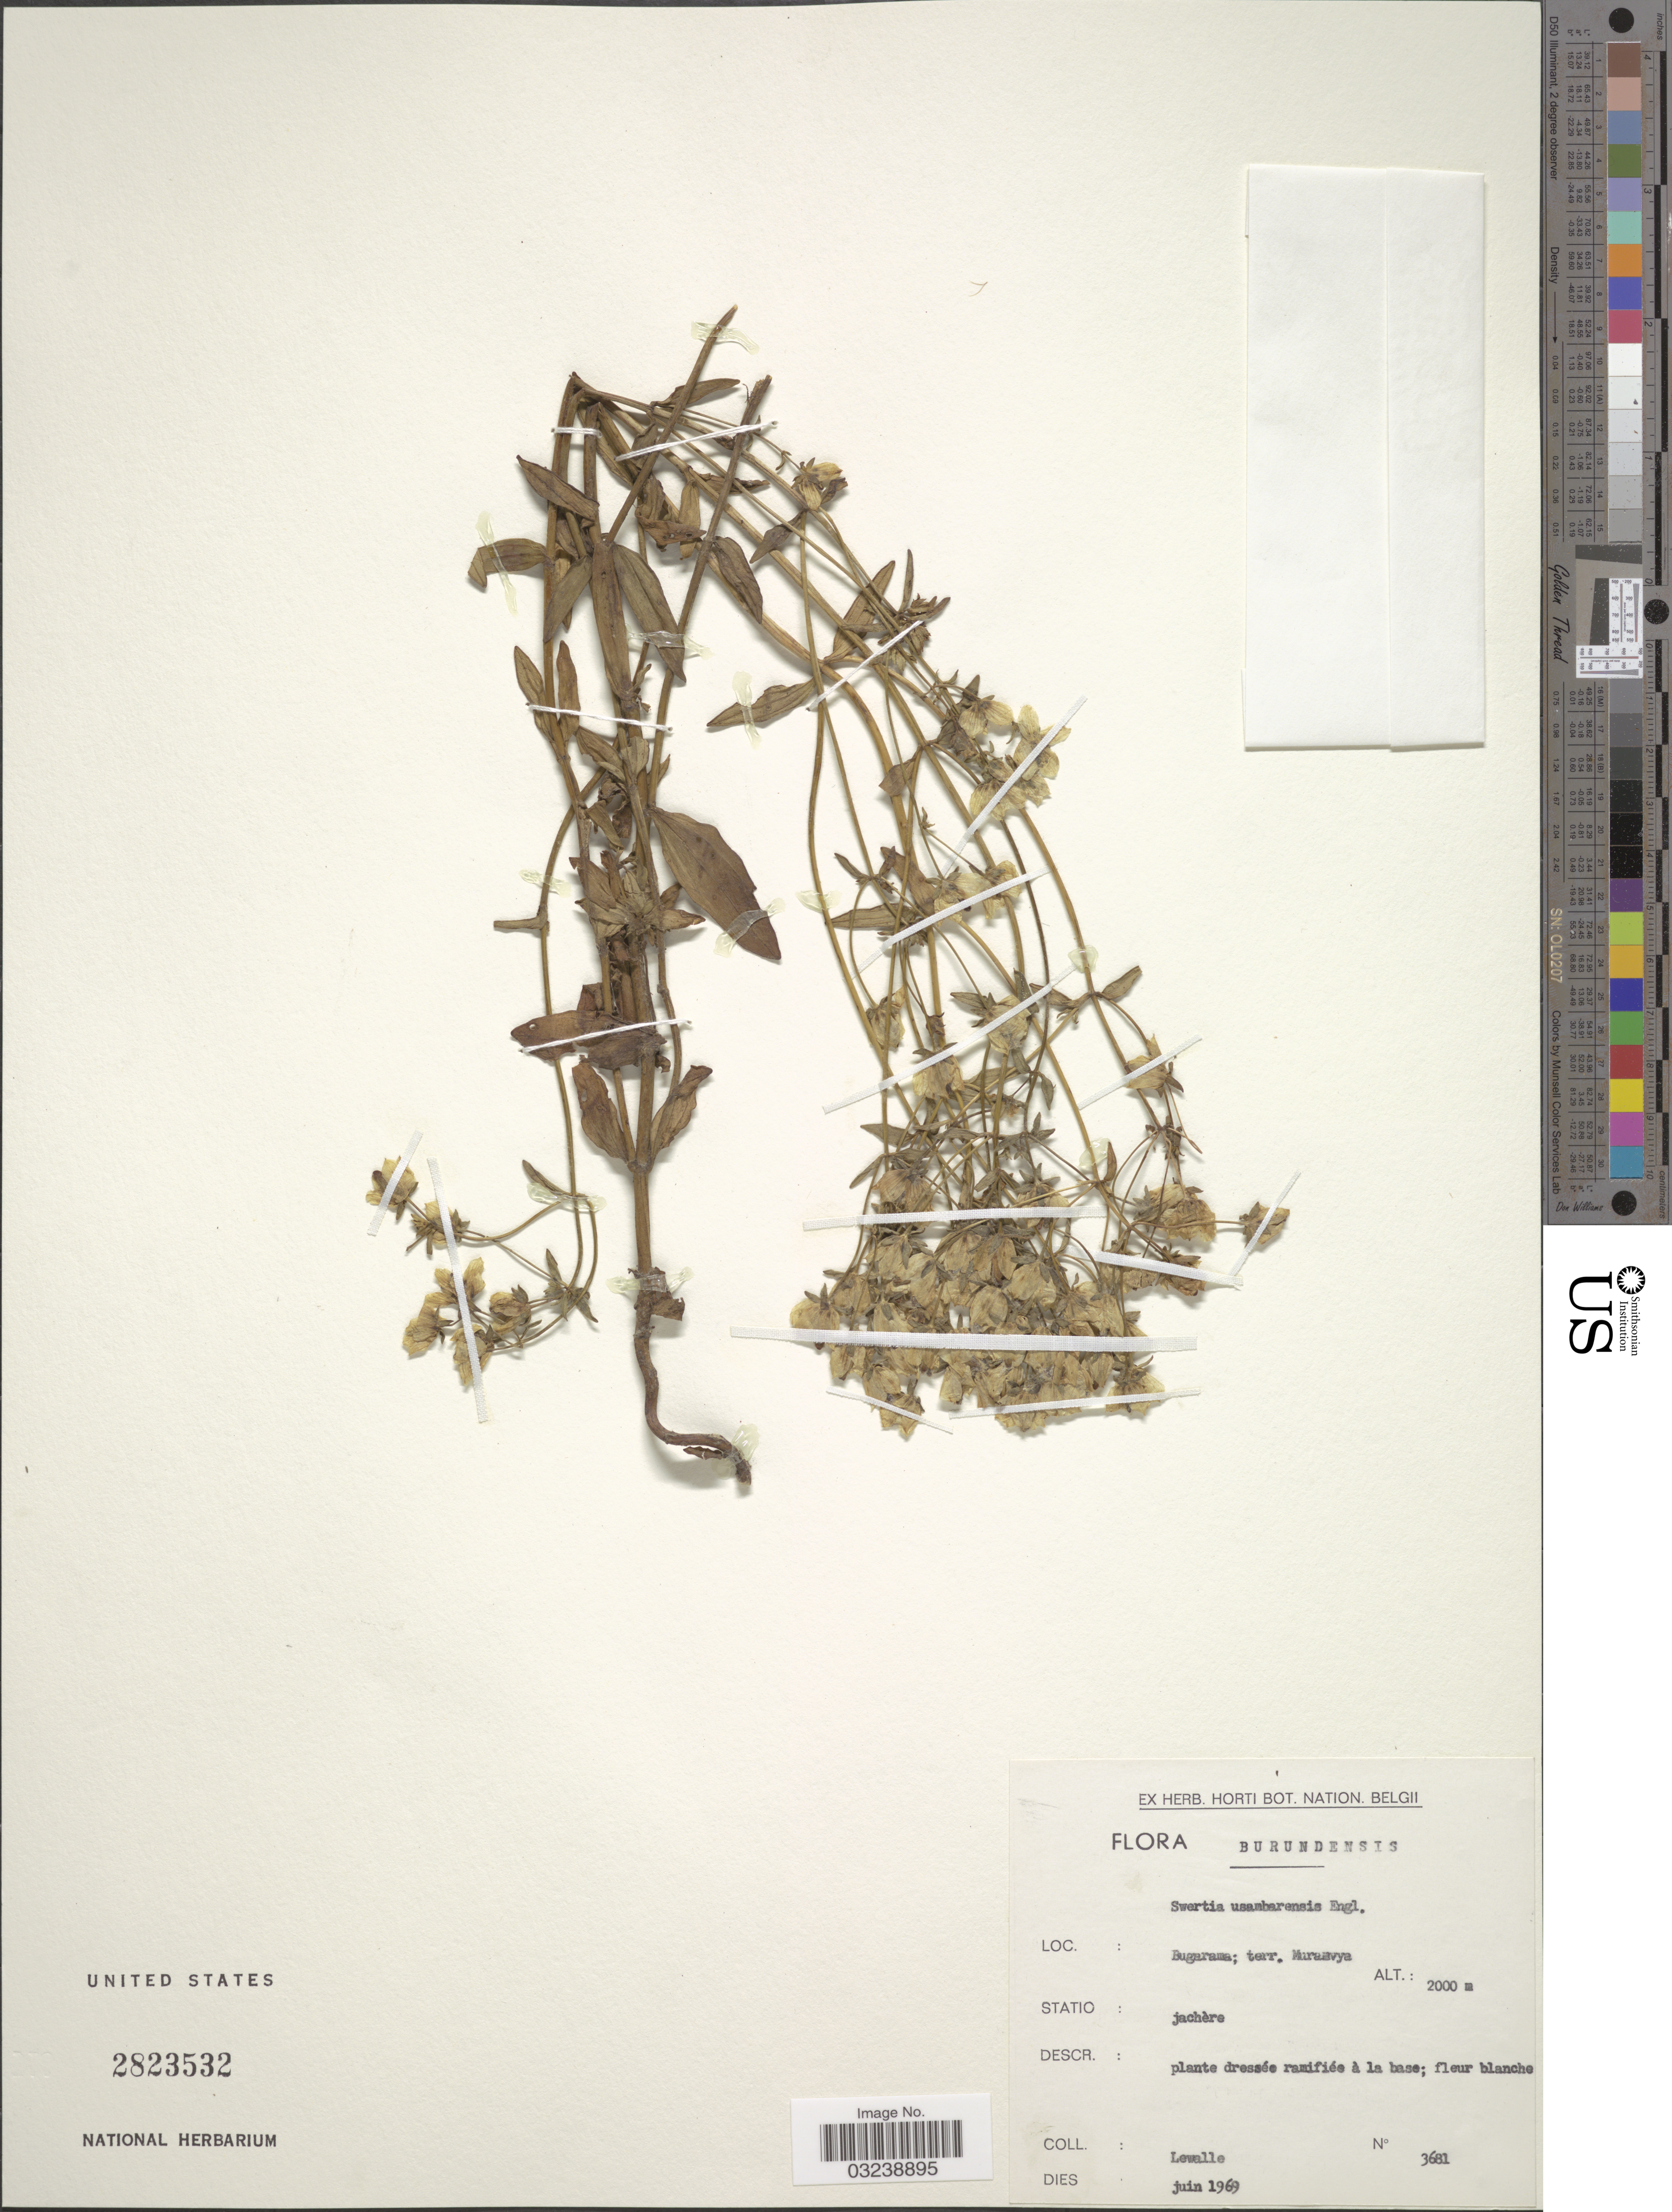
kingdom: Plantae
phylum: Tracheophyta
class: Magnoliopsida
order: Gentianales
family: Gentianaceae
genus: Swertia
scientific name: Swertia usambarensis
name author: Engl.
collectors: Lewalle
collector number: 3681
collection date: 1969-06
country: Burundi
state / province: Muramvya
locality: Bugarama; terr. Muramvya.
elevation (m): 2000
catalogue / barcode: US 2823532